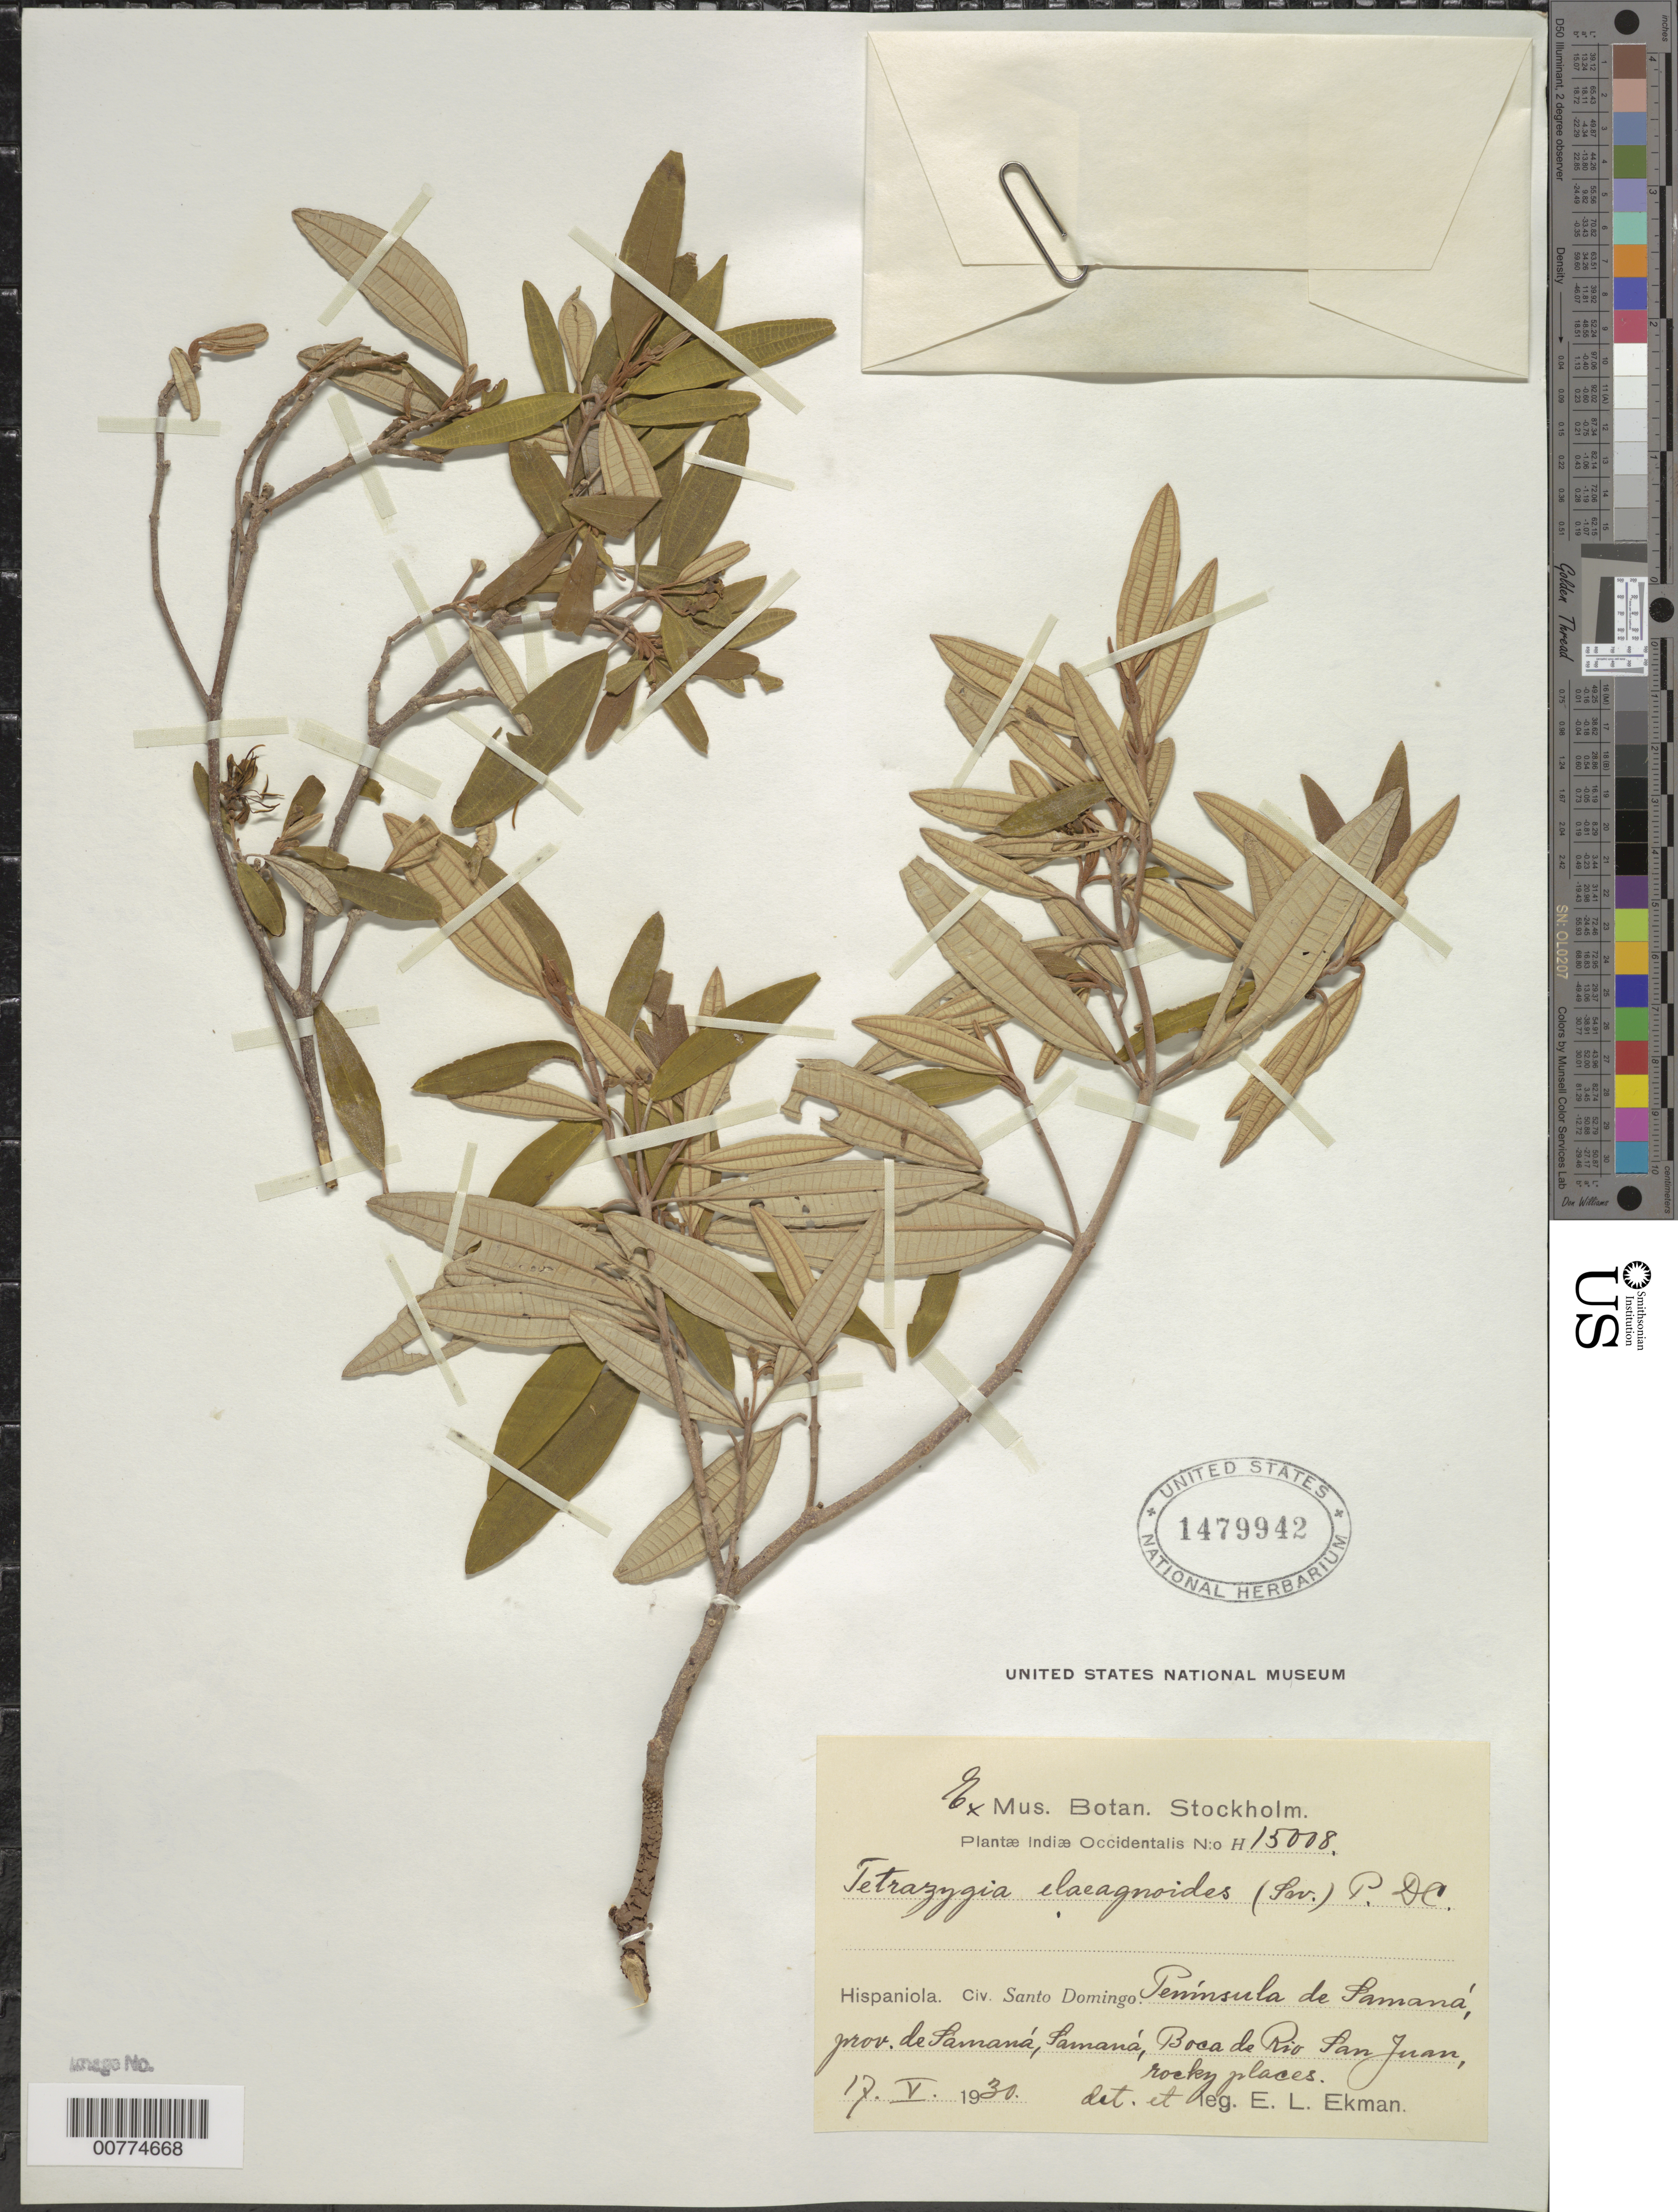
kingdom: Plantae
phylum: Tracheophyta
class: Magnoliopsida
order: Myrtales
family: Melastomataceae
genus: Tetrazygia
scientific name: Tetrazygia eleagnoides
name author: (Sw.) DC.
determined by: Ekman, E. L.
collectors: E. L. Ekman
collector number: H 15008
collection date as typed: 17 May 1930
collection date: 1930-05-17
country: Dominican Republic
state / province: Samana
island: Hispaniola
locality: Peninsula of Samaná, Samaná, Boca de Rio San Juan.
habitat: Rocky places.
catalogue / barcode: US 1479942